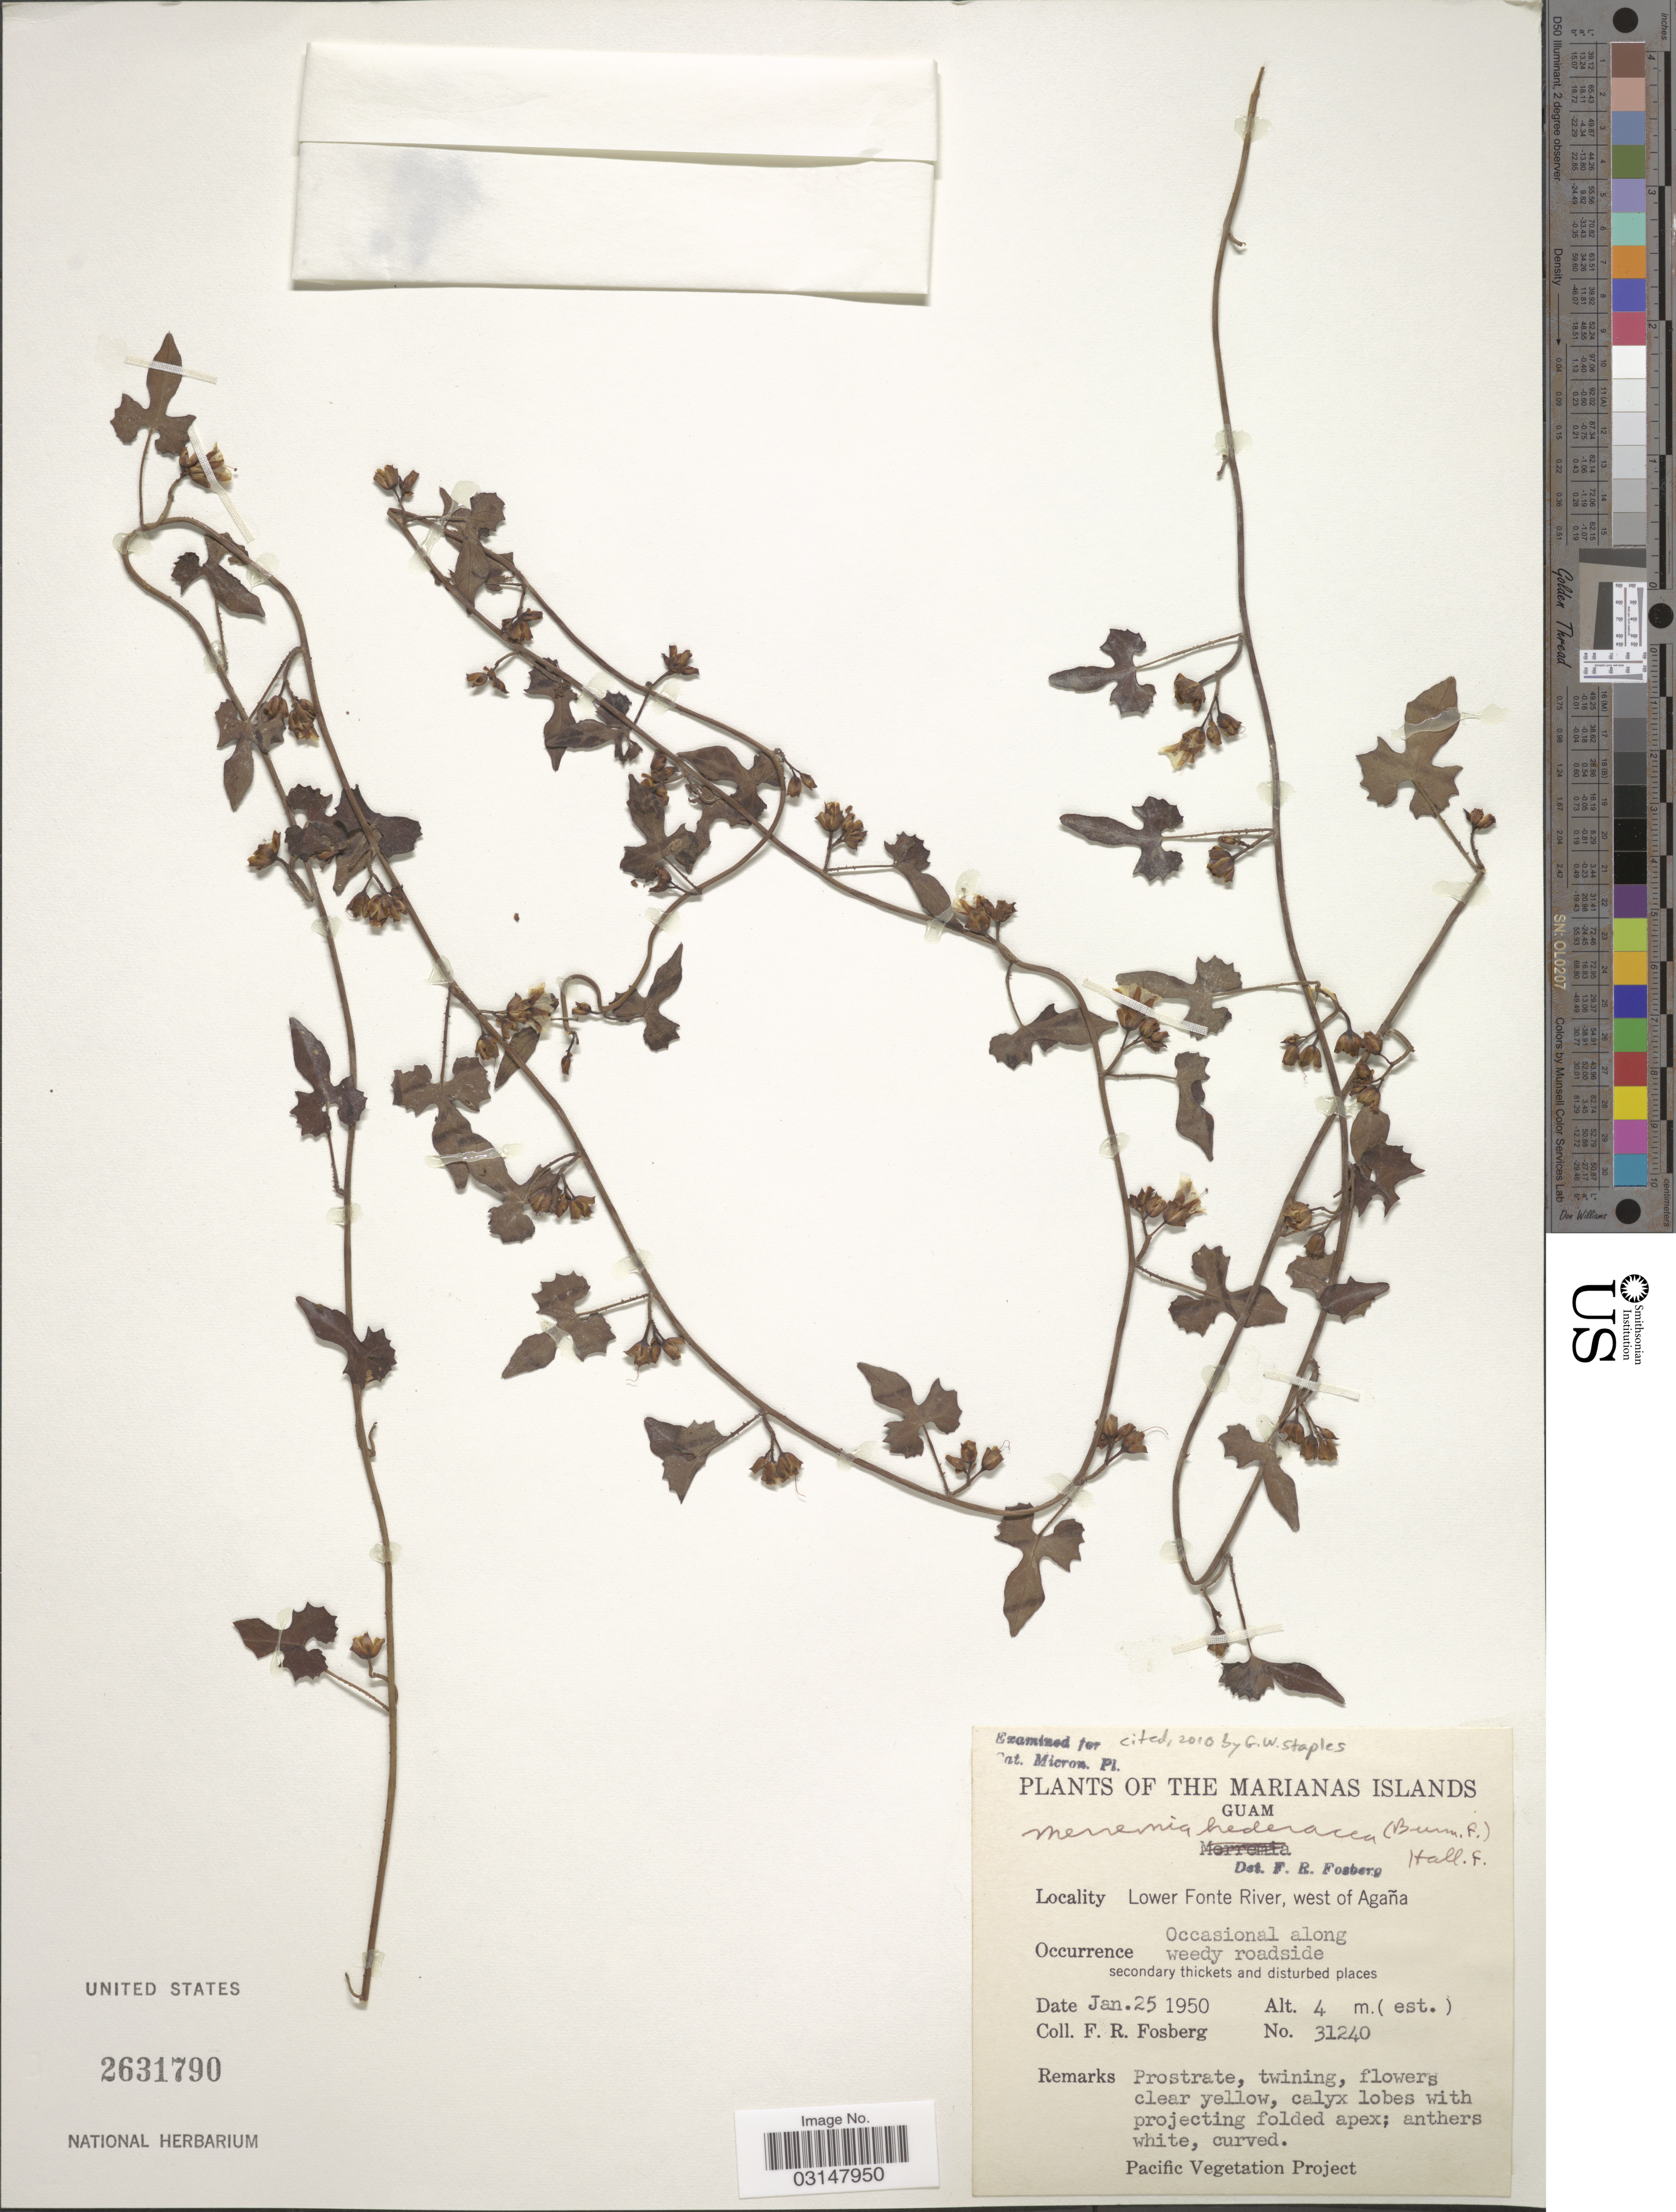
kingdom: Plantae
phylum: Tracheophyta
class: Magnoliopsida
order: Solanales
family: Convolvulaceae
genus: Merremia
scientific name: Merremia hederacea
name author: (Burm. f.) Hallier f.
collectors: F. R. Fosberg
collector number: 31240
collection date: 1950-01-25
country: Guam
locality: The Marianas Islands. Lower Fonte River, west of Agaña.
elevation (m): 4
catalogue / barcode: US 2631790